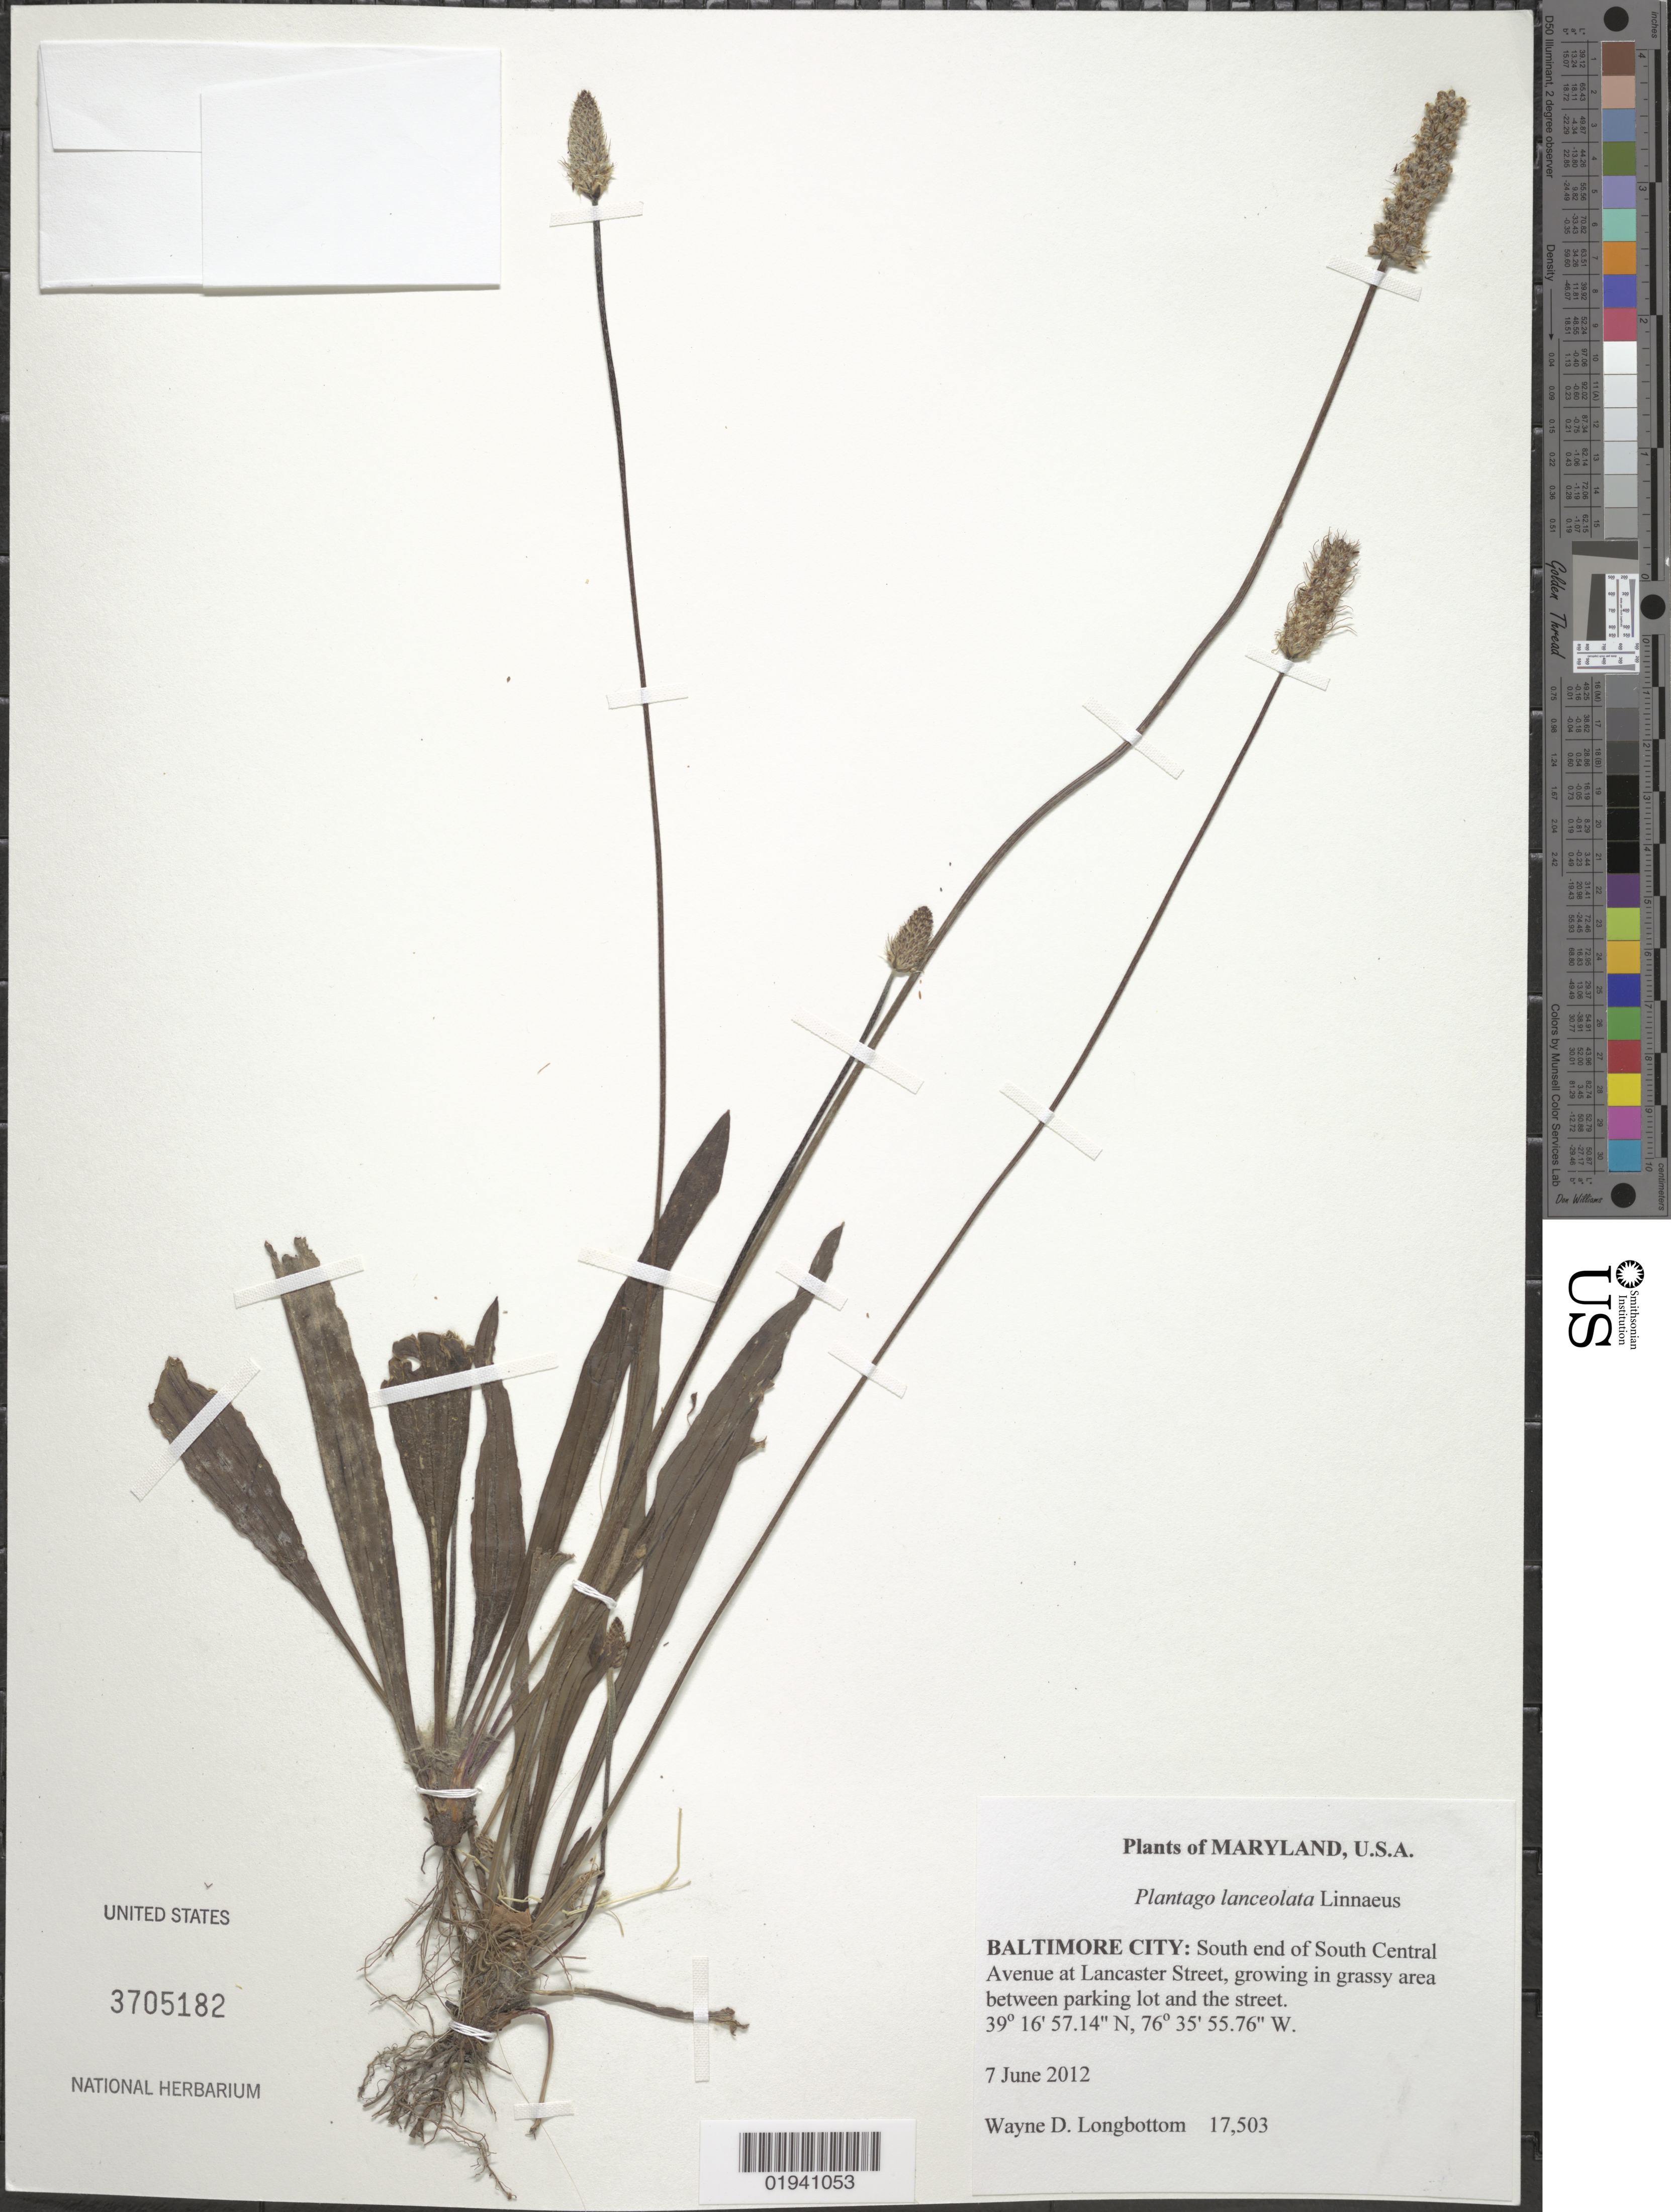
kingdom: Plantae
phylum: Tracheophyta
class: Magnoliopsida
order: Lamiales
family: Plantaginaceae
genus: Plantago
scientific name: Plantago lanceolata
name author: L.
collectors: W. D. Longbottom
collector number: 17503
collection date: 2012-06-07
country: United States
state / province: Maryland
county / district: City of Baltimore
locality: South end of South Central Avenue at Lancaster Street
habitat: growing in grassy area between parking lot and the street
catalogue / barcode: US 3705182